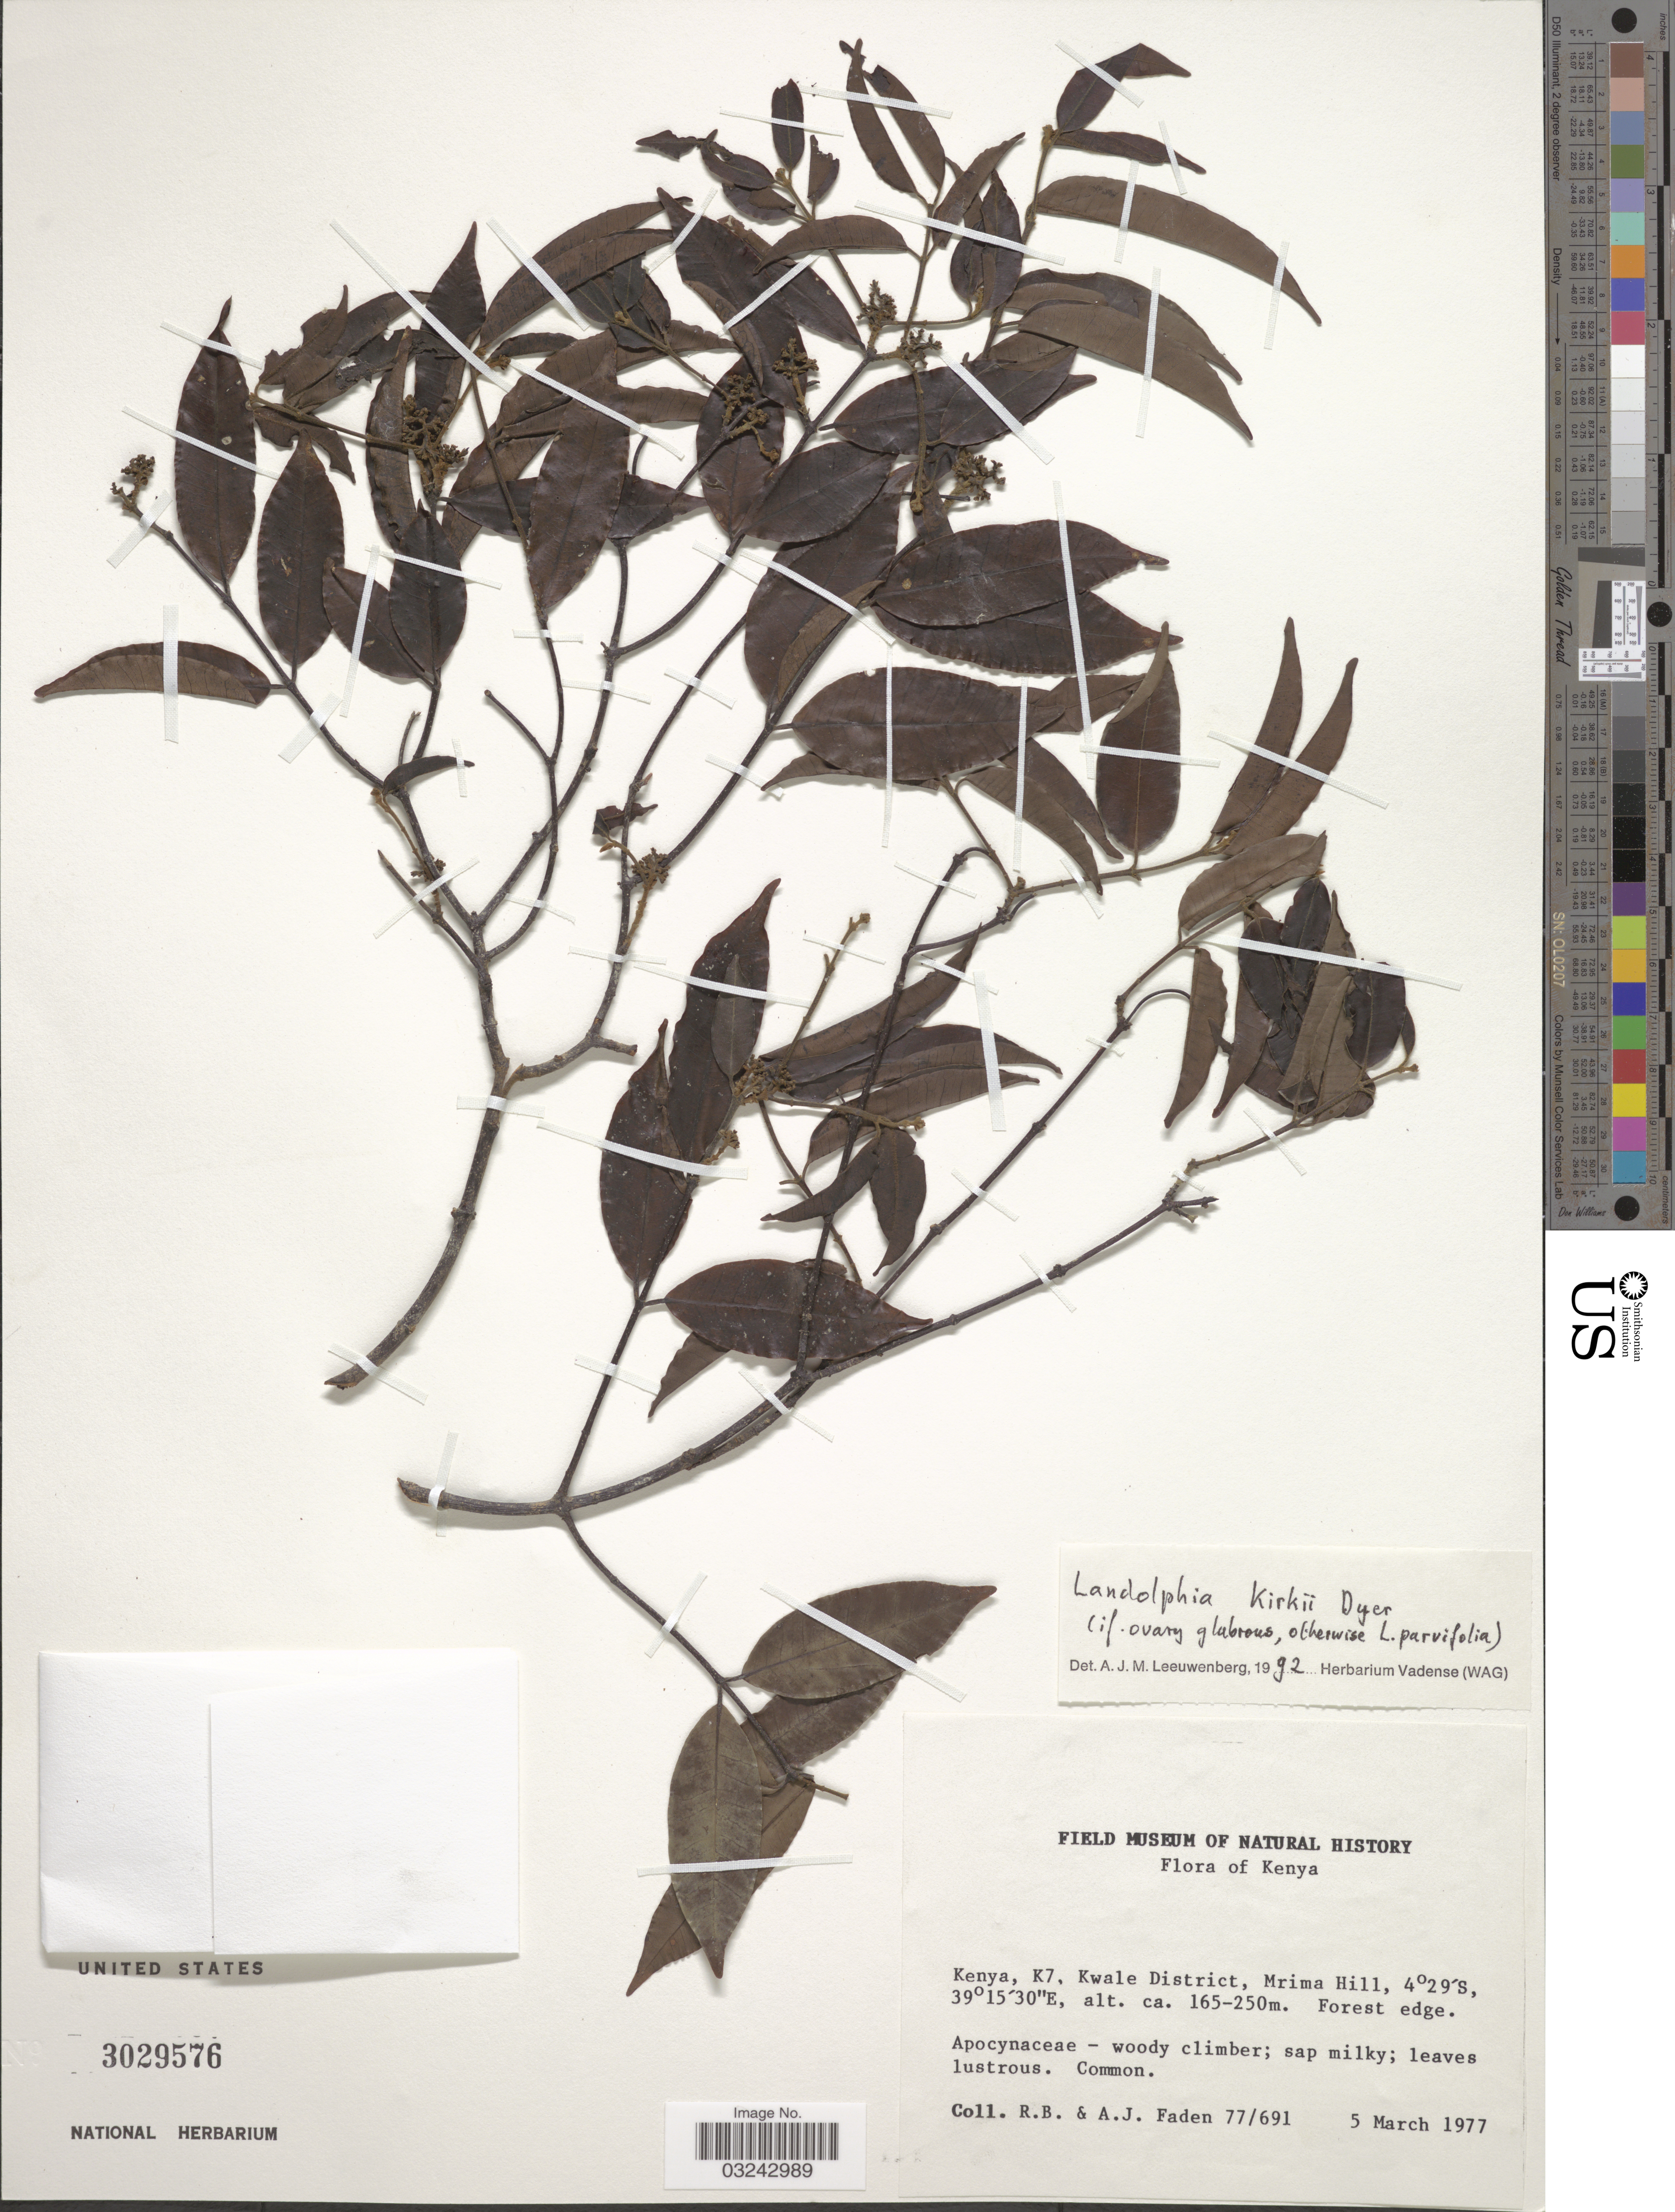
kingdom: Plantae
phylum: Tracheophyta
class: Magnoliopsida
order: Gentianales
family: Apocynaceae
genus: Landolphia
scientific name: Landolphia kirkii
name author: Dyer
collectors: R. B. Faden & A. J. Faden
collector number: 77/691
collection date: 1977-03-05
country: Kenya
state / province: Kwale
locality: K7, Kwale District, Mrima Hill.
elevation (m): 165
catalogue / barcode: US 3029576